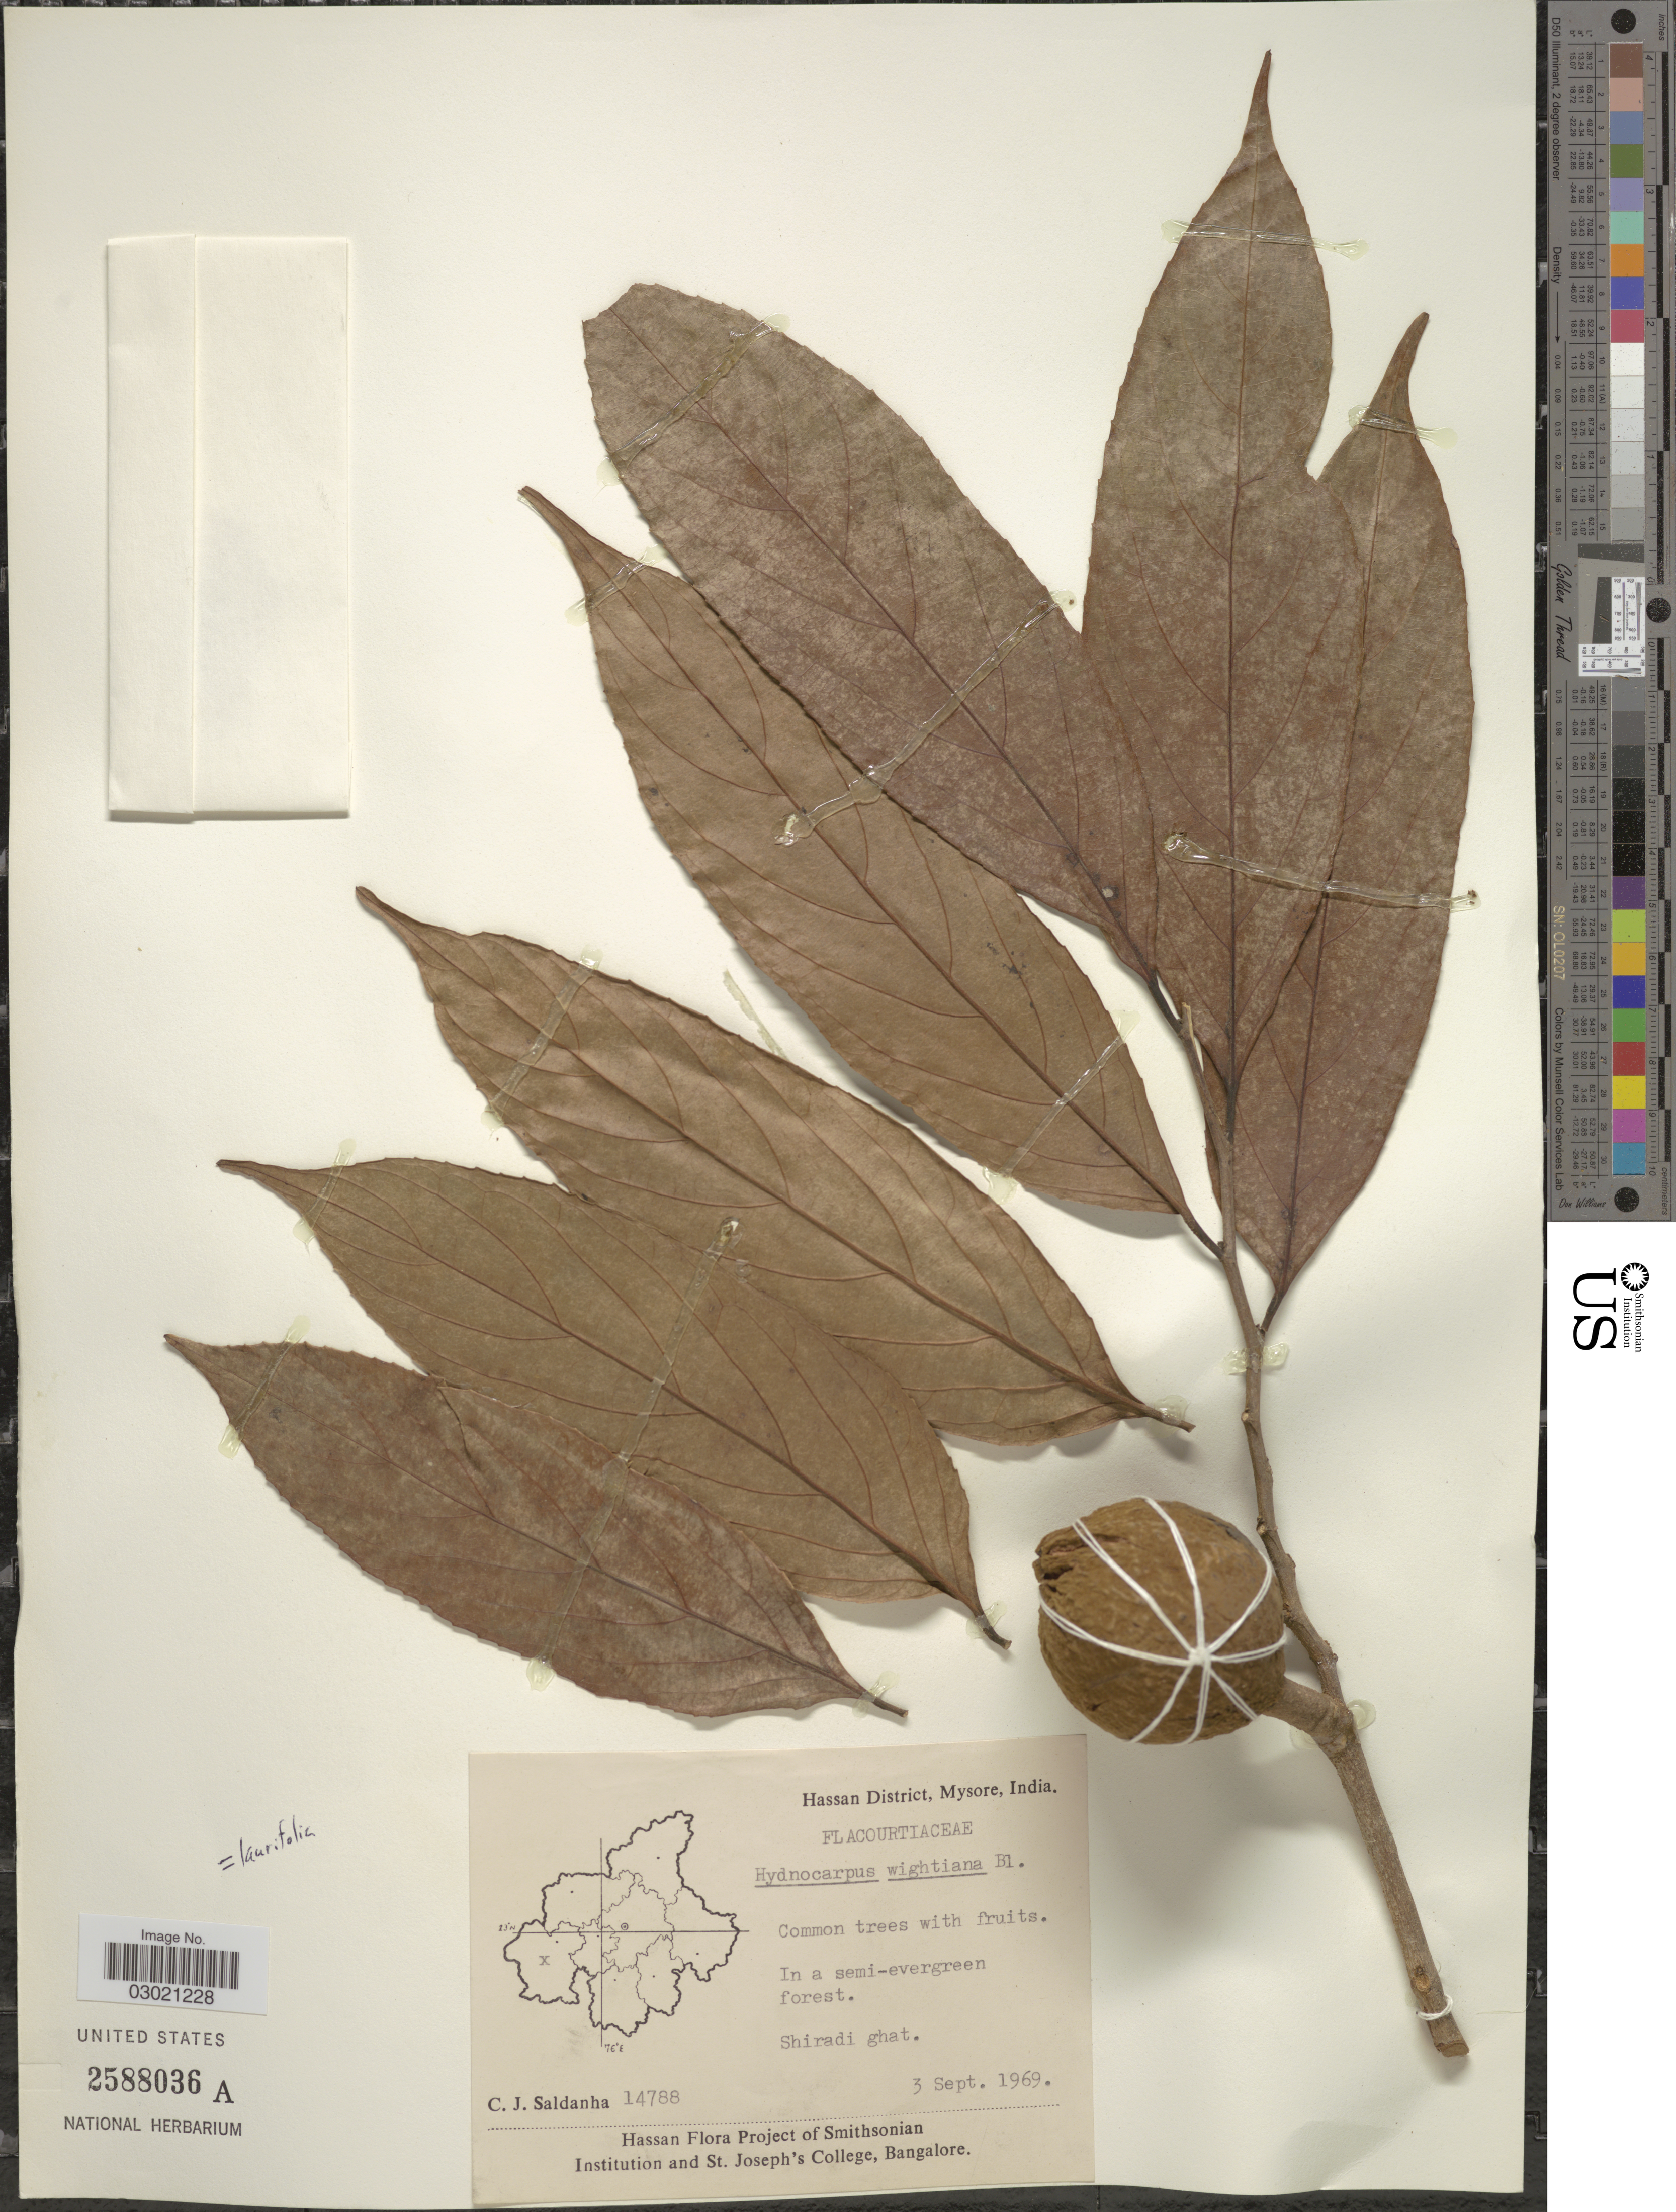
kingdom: Plantae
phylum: Tracheophyta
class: Magnoliopsida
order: Malpighiales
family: Achariaceae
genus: Hydnocarpus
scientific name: Hydnocarpus wightianus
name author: Blume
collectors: C. J. Saldanha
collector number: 14788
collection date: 1969-09-03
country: India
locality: Hassan District, Mysore, Shiradi ghat.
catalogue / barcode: US 2588036A